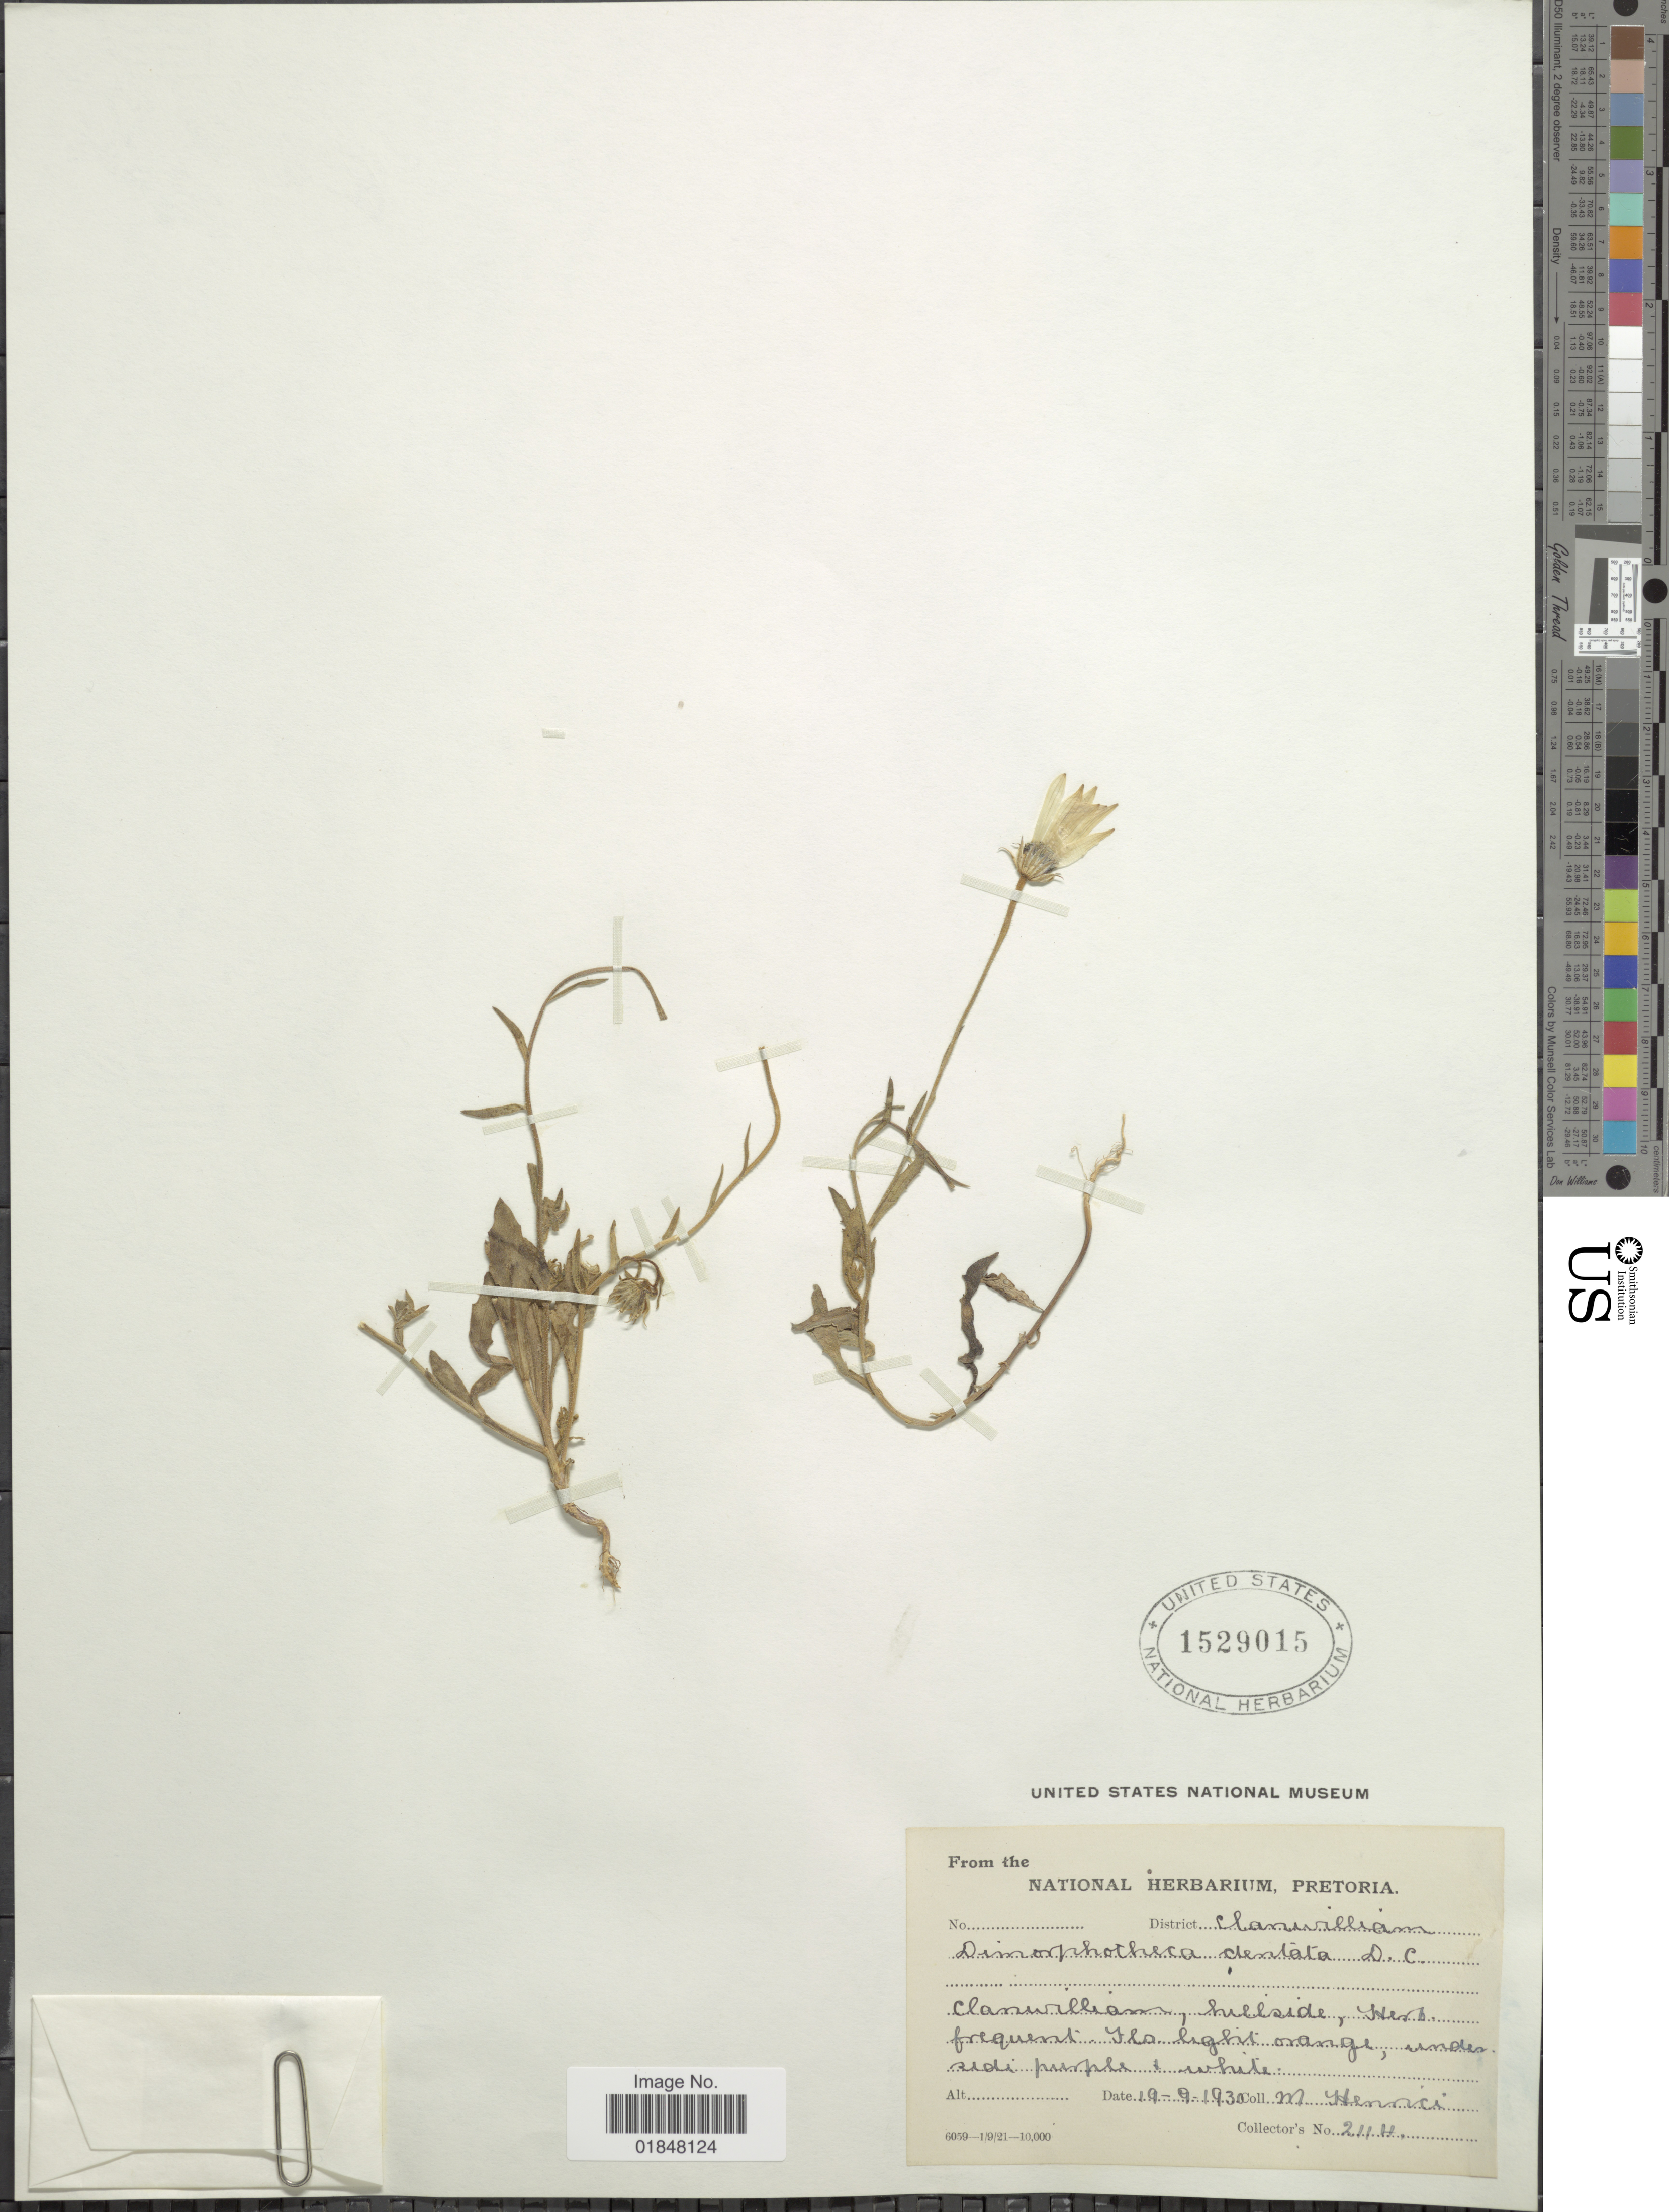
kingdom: Plantae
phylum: Tracheophyta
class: Magnoliopsida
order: Asterales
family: Asteraceae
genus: Dimorphotheca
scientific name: Dimorphotheca sinuata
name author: DC.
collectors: M. Henrici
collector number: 2114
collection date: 1930-09-19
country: South Africa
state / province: Western Cape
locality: District Clanwilliam, Clanwilliam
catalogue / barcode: US 1529015